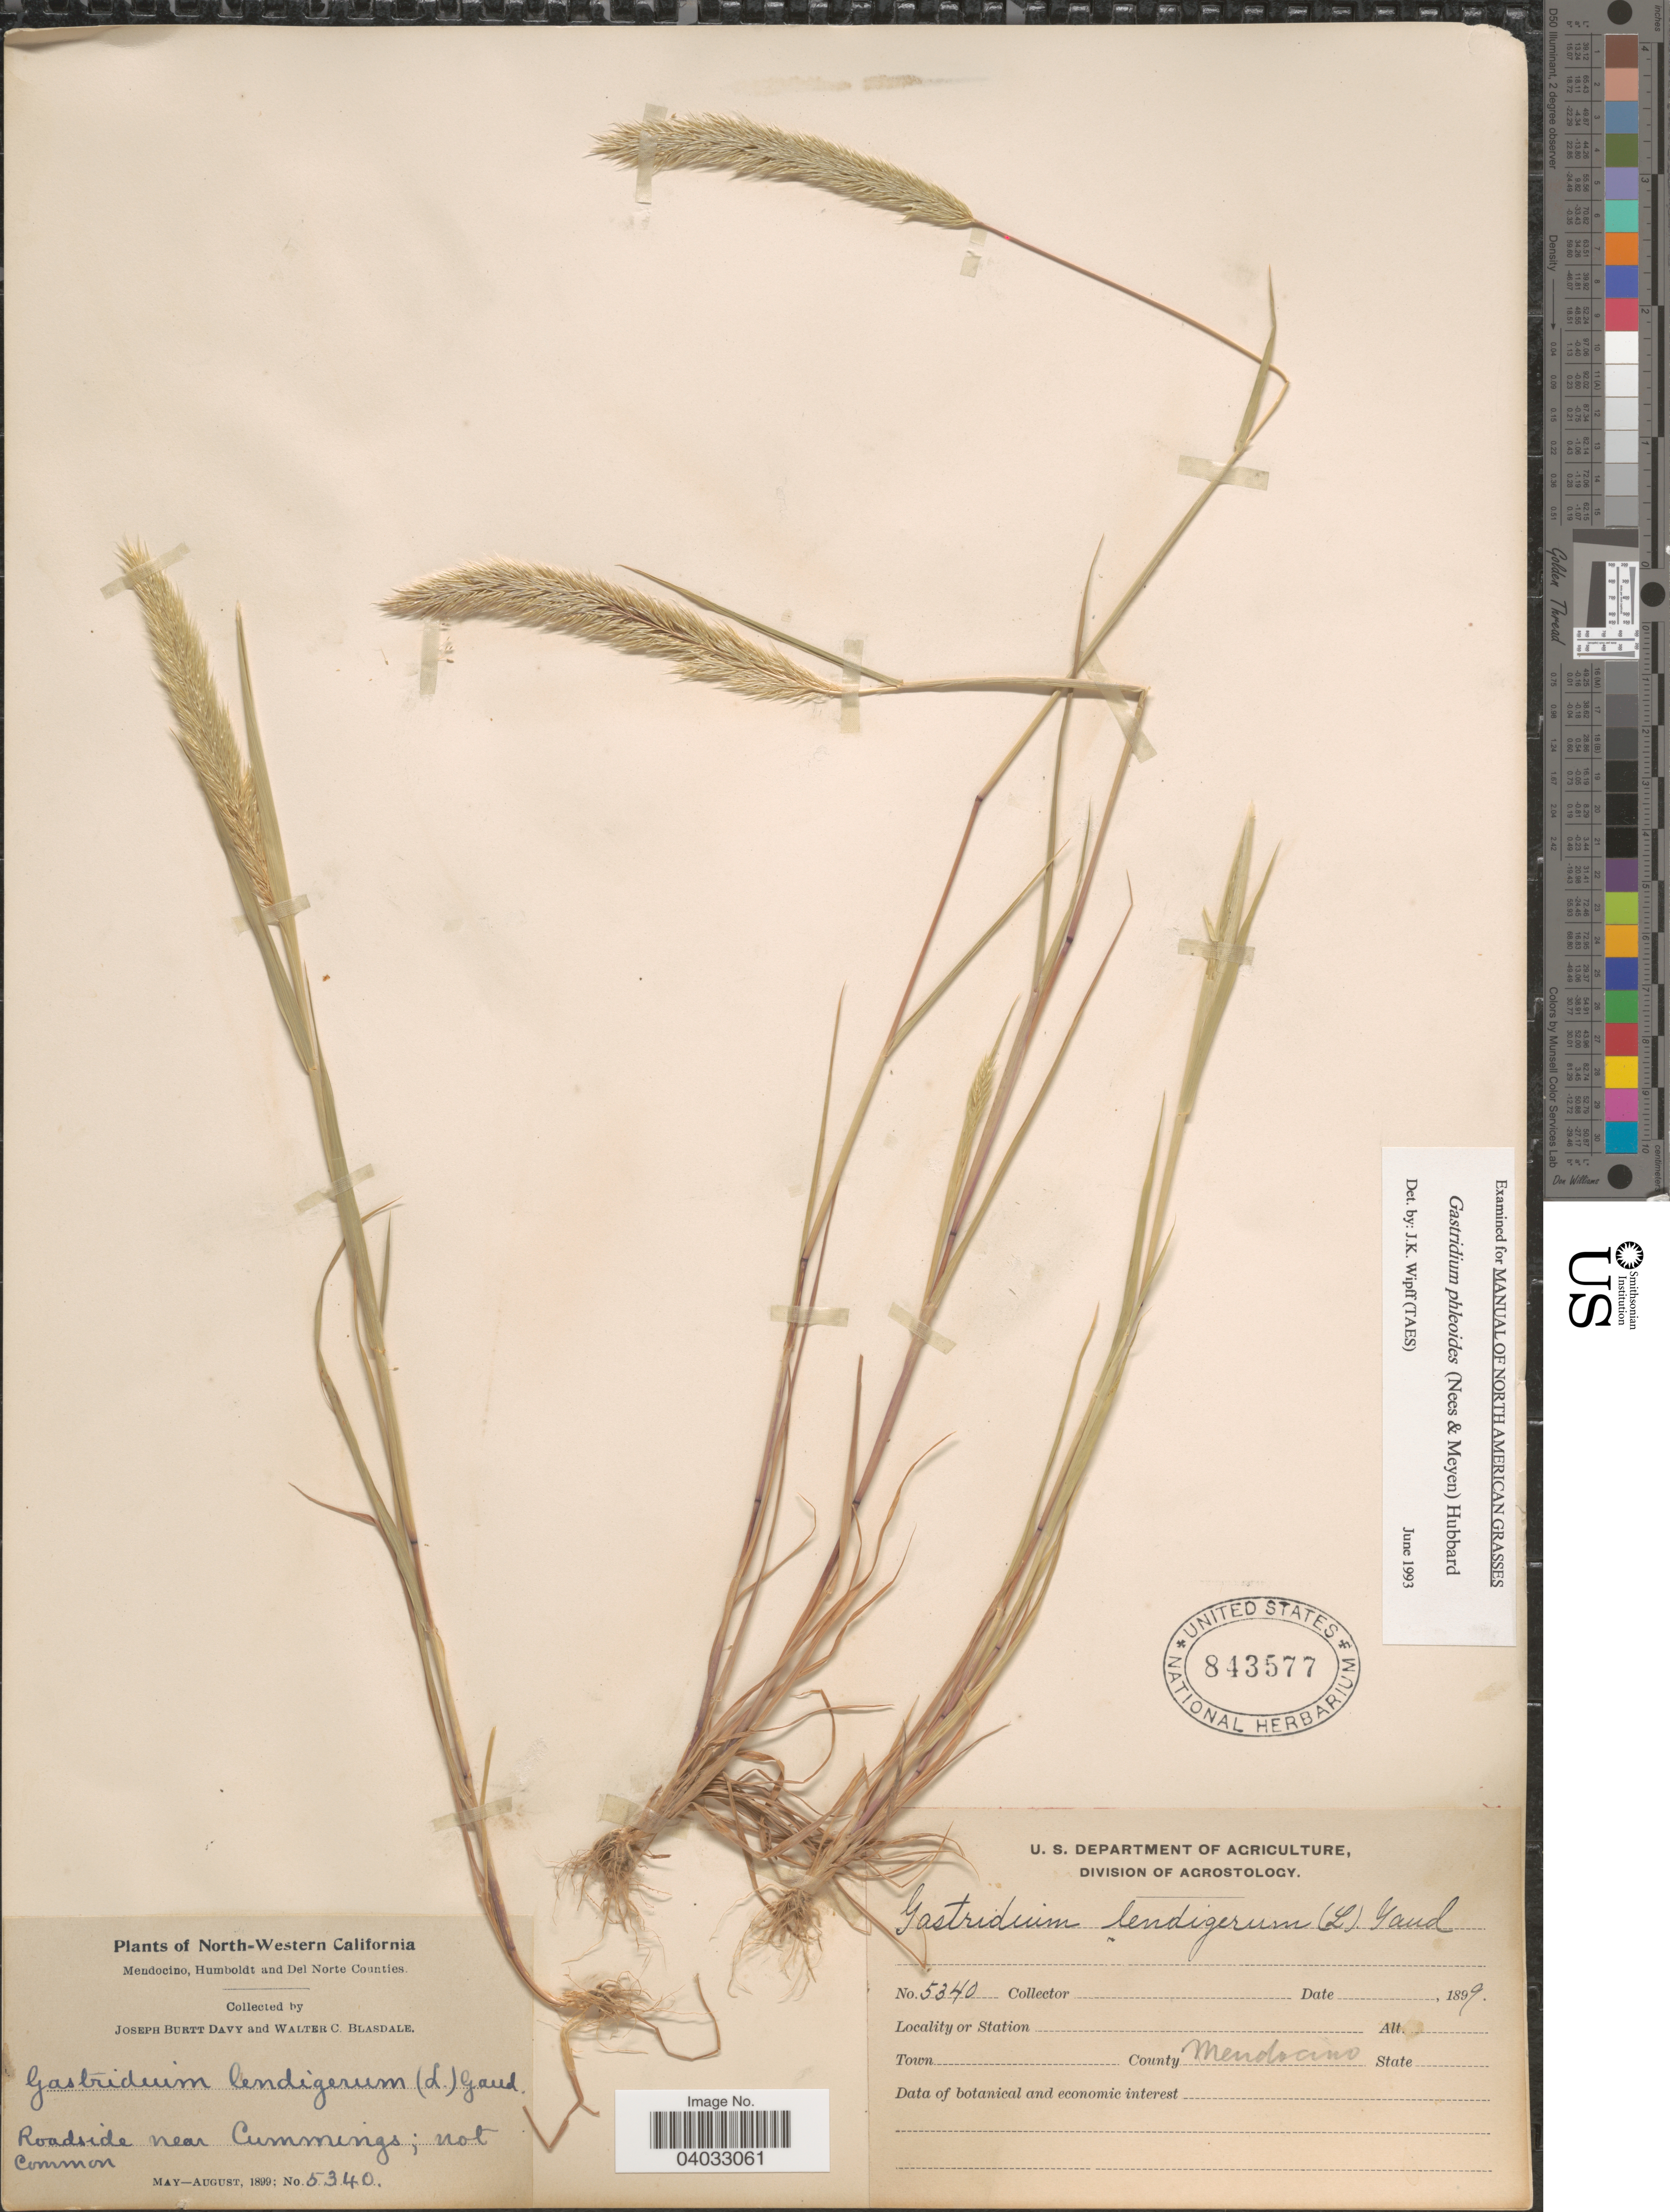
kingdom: Plantae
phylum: Tracheophyta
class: Liliopsida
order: Poales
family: Poaceae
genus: Gastridium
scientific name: Gastridium phleoides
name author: (Nees) C.E. Hubb.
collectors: J. Burtt Davy & W. Blasdale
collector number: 5340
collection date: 1899-05/1899-08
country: United States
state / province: California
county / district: Mendocino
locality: North-Western California. Mendocino, Humboldt and Del Norte Counties. Roadside near Cummings. County Mendocino.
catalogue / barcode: US 843577